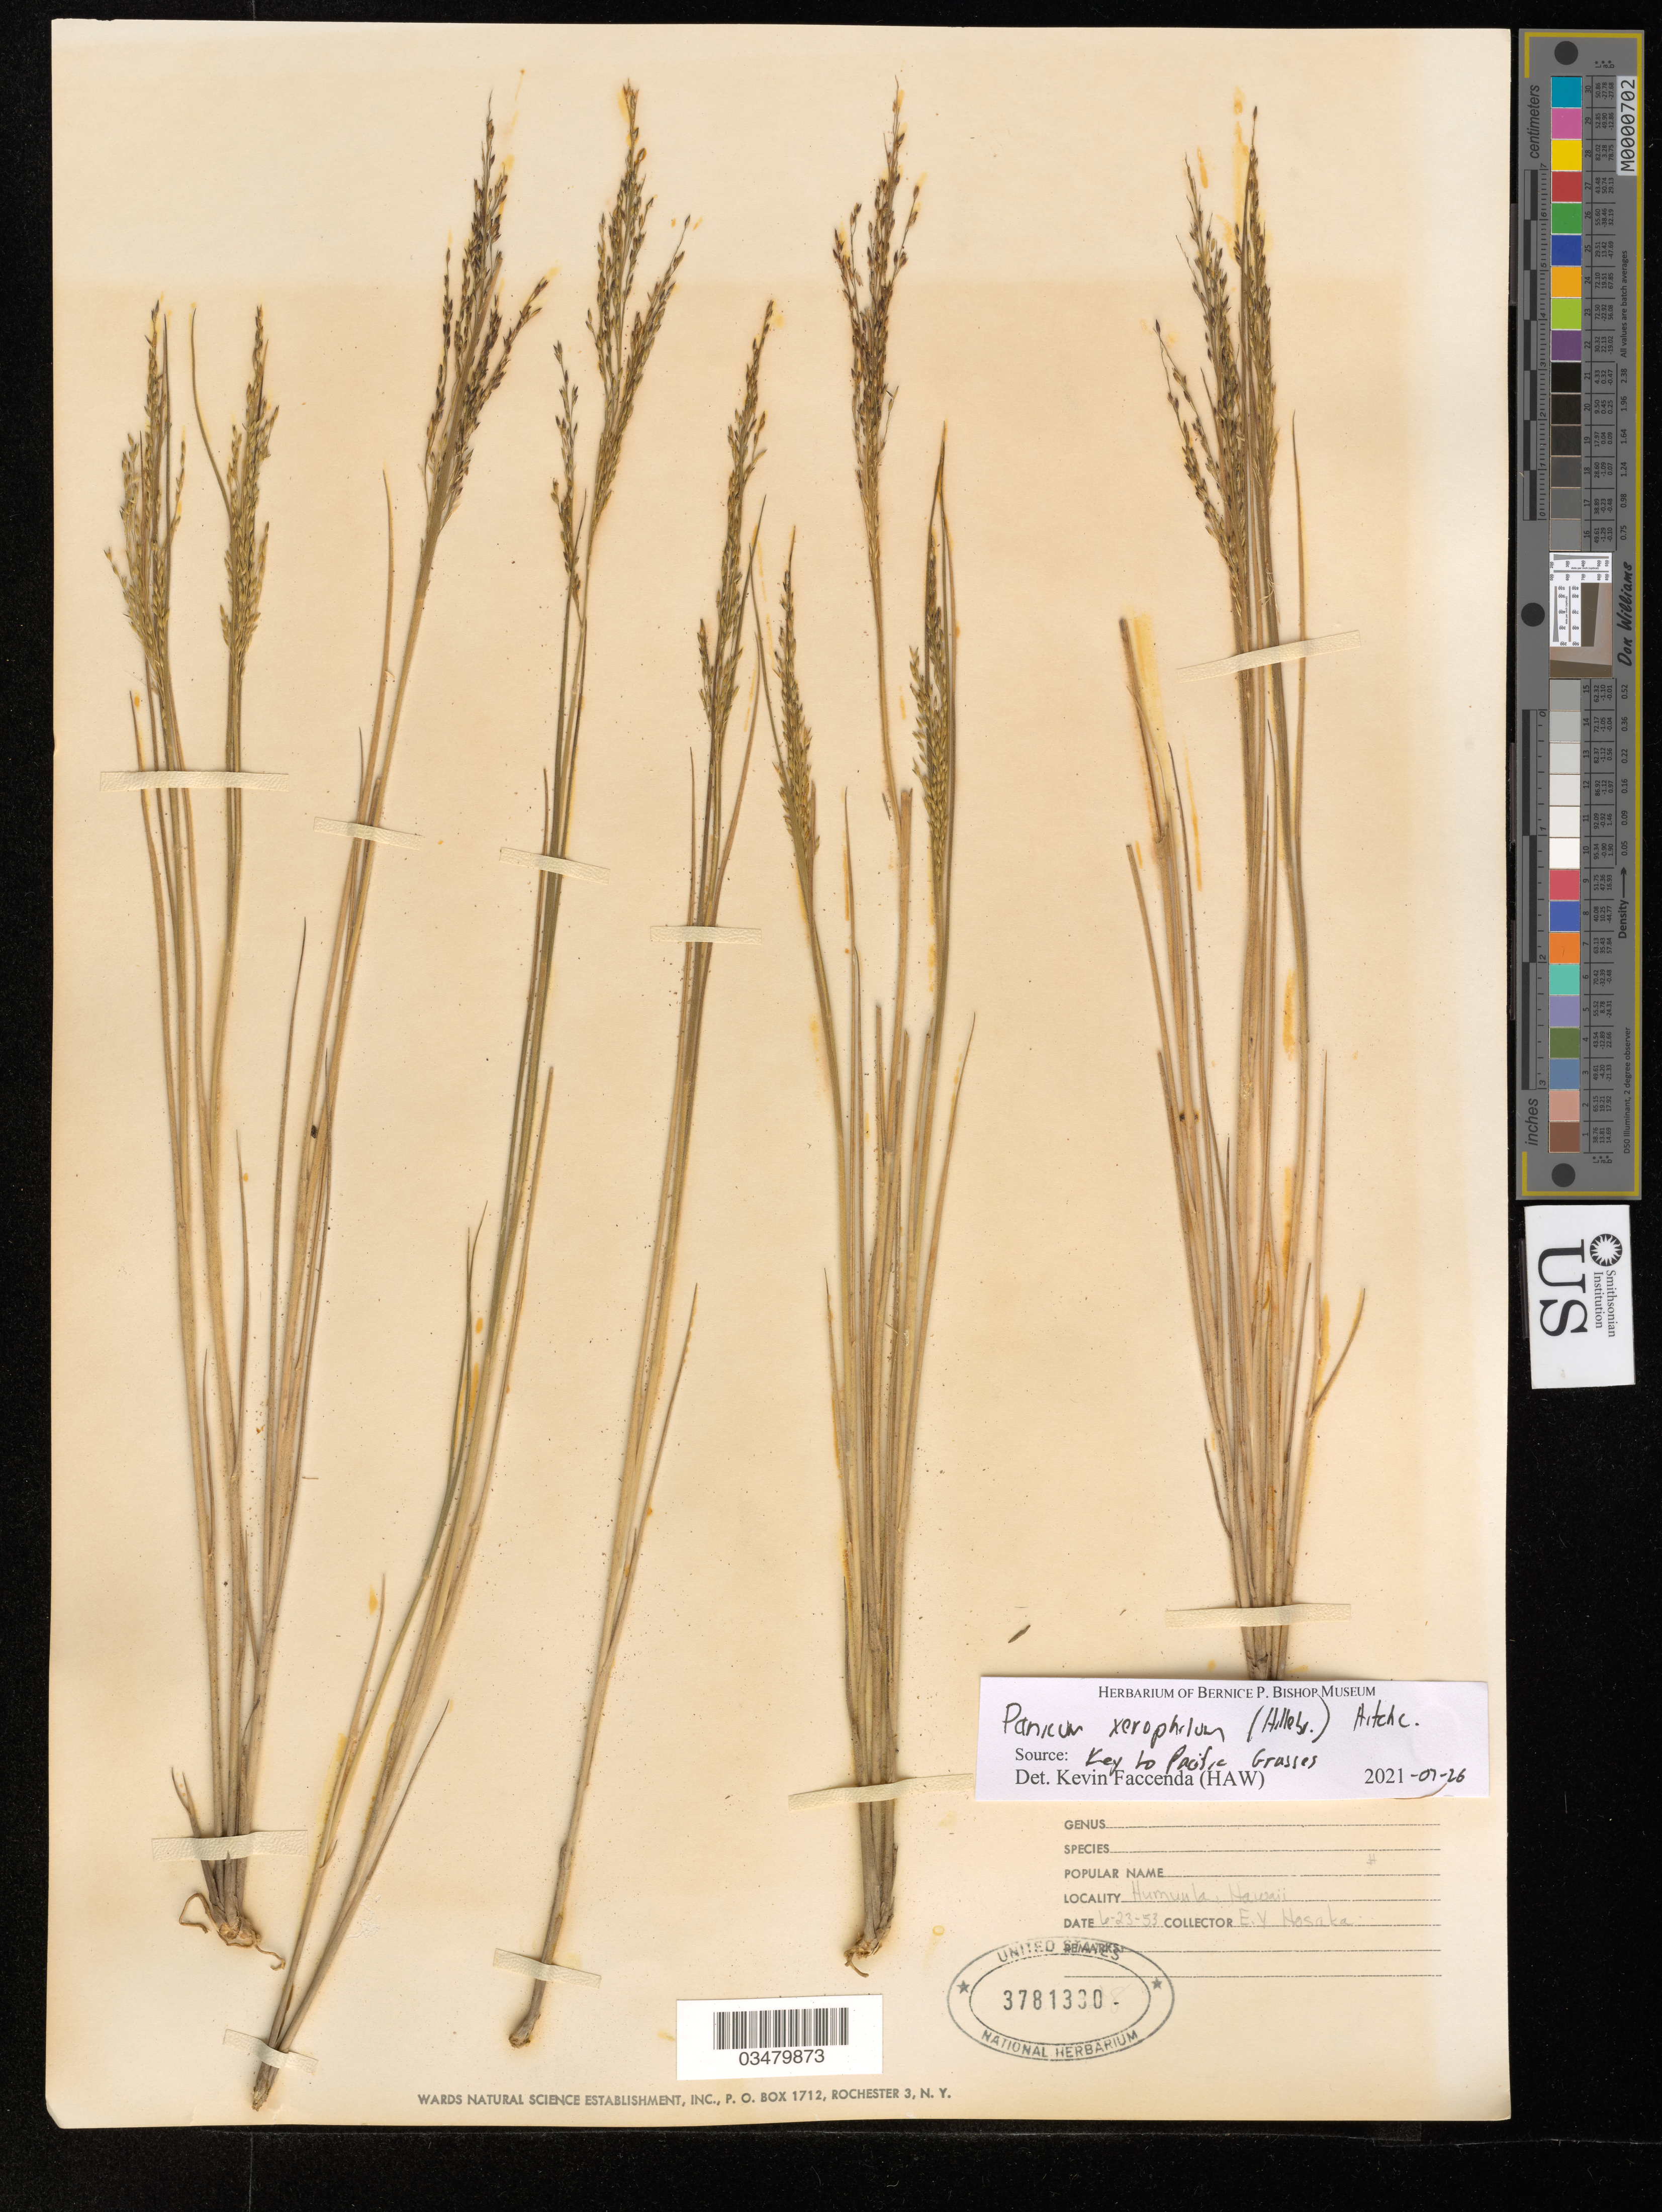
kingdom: Plantae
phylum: Tracheophyta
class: Liliopsida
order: Poales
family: Poaceae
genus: Panicum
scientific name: Panicum xerophilum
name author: (Hillebr.) Hitchc.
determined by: Faccenda, K.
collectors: E. Y. Hosaka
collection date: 1953-06-23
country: United States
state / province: Hawaii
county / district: Hawaii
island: Hawaii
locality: Humuula, Hawaii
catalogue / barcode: US 3781330